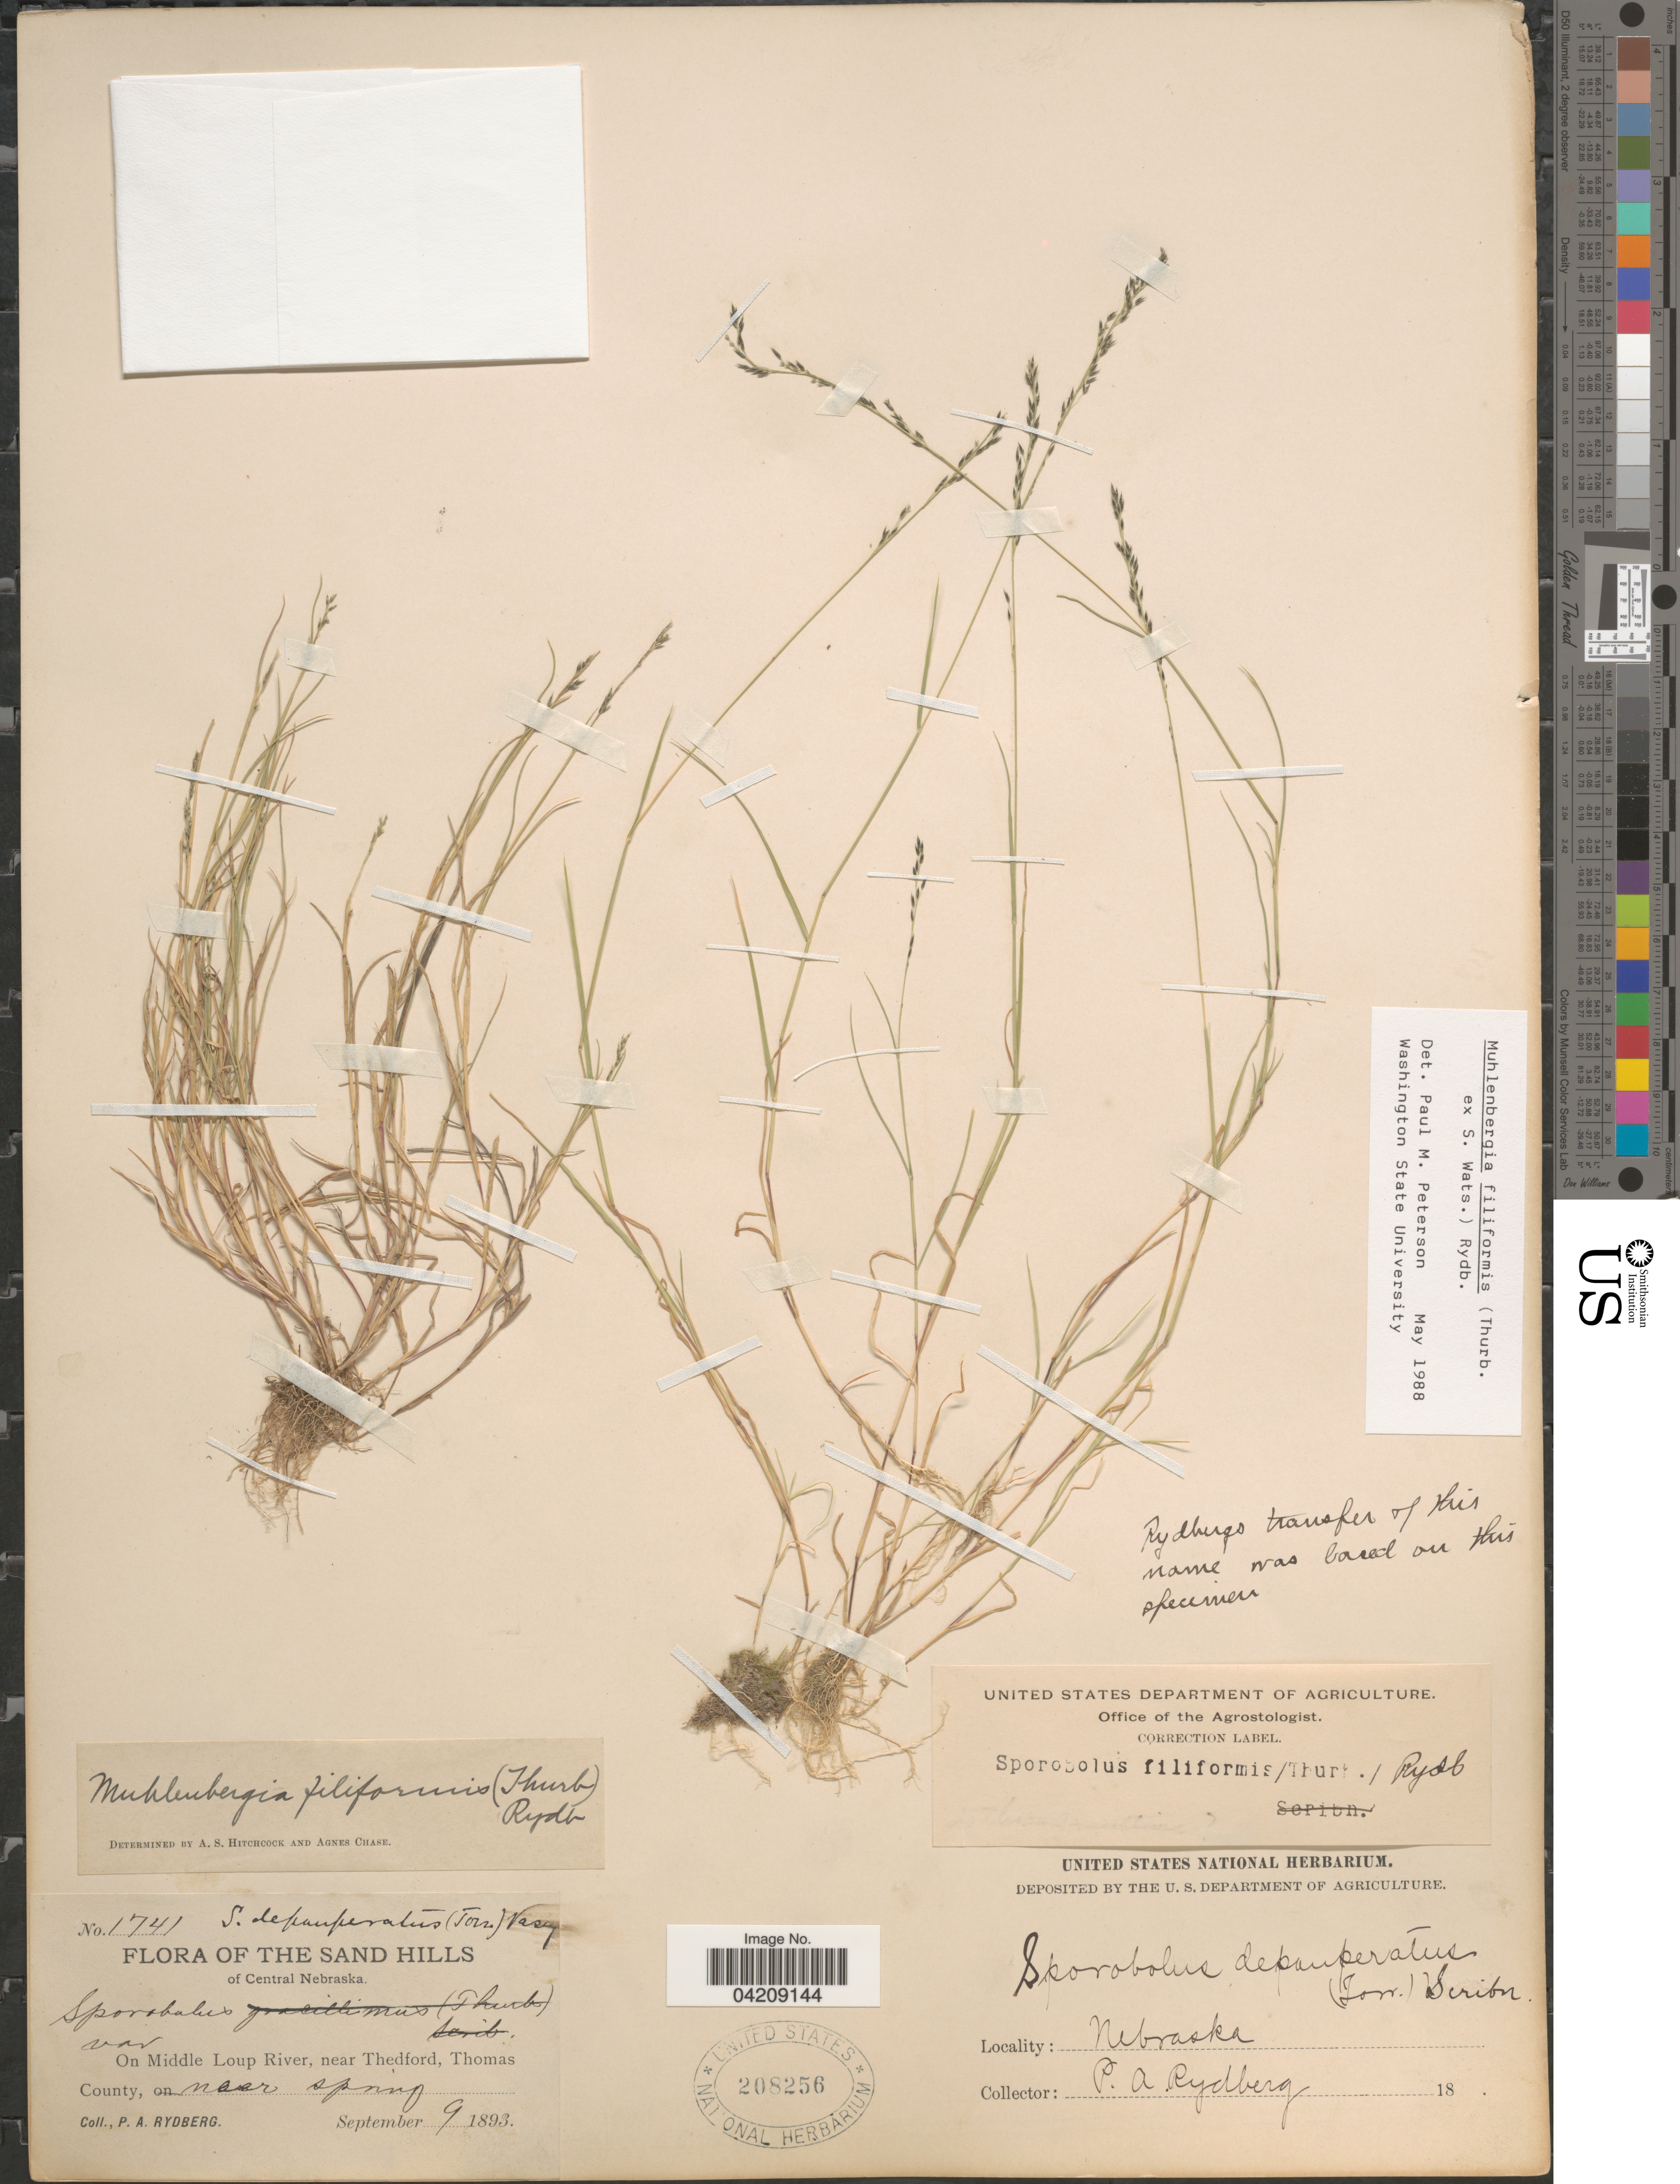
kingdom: Plantae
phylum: Tracheophyta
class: Liliopsida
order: Poales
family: Poaceae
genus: Muhlenbergia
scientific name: Muhlenbergia filiformis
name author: (Thurb. ex S. Watson) Rydb.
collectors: P. A. Rydberg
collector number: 1741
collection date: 1893-09-09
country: United States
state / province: Nebraska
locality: The Sand Hills of Central Nebraska. On Middle Loup River, near Thedford, Thomas County, near spring.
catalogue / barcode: US 208256